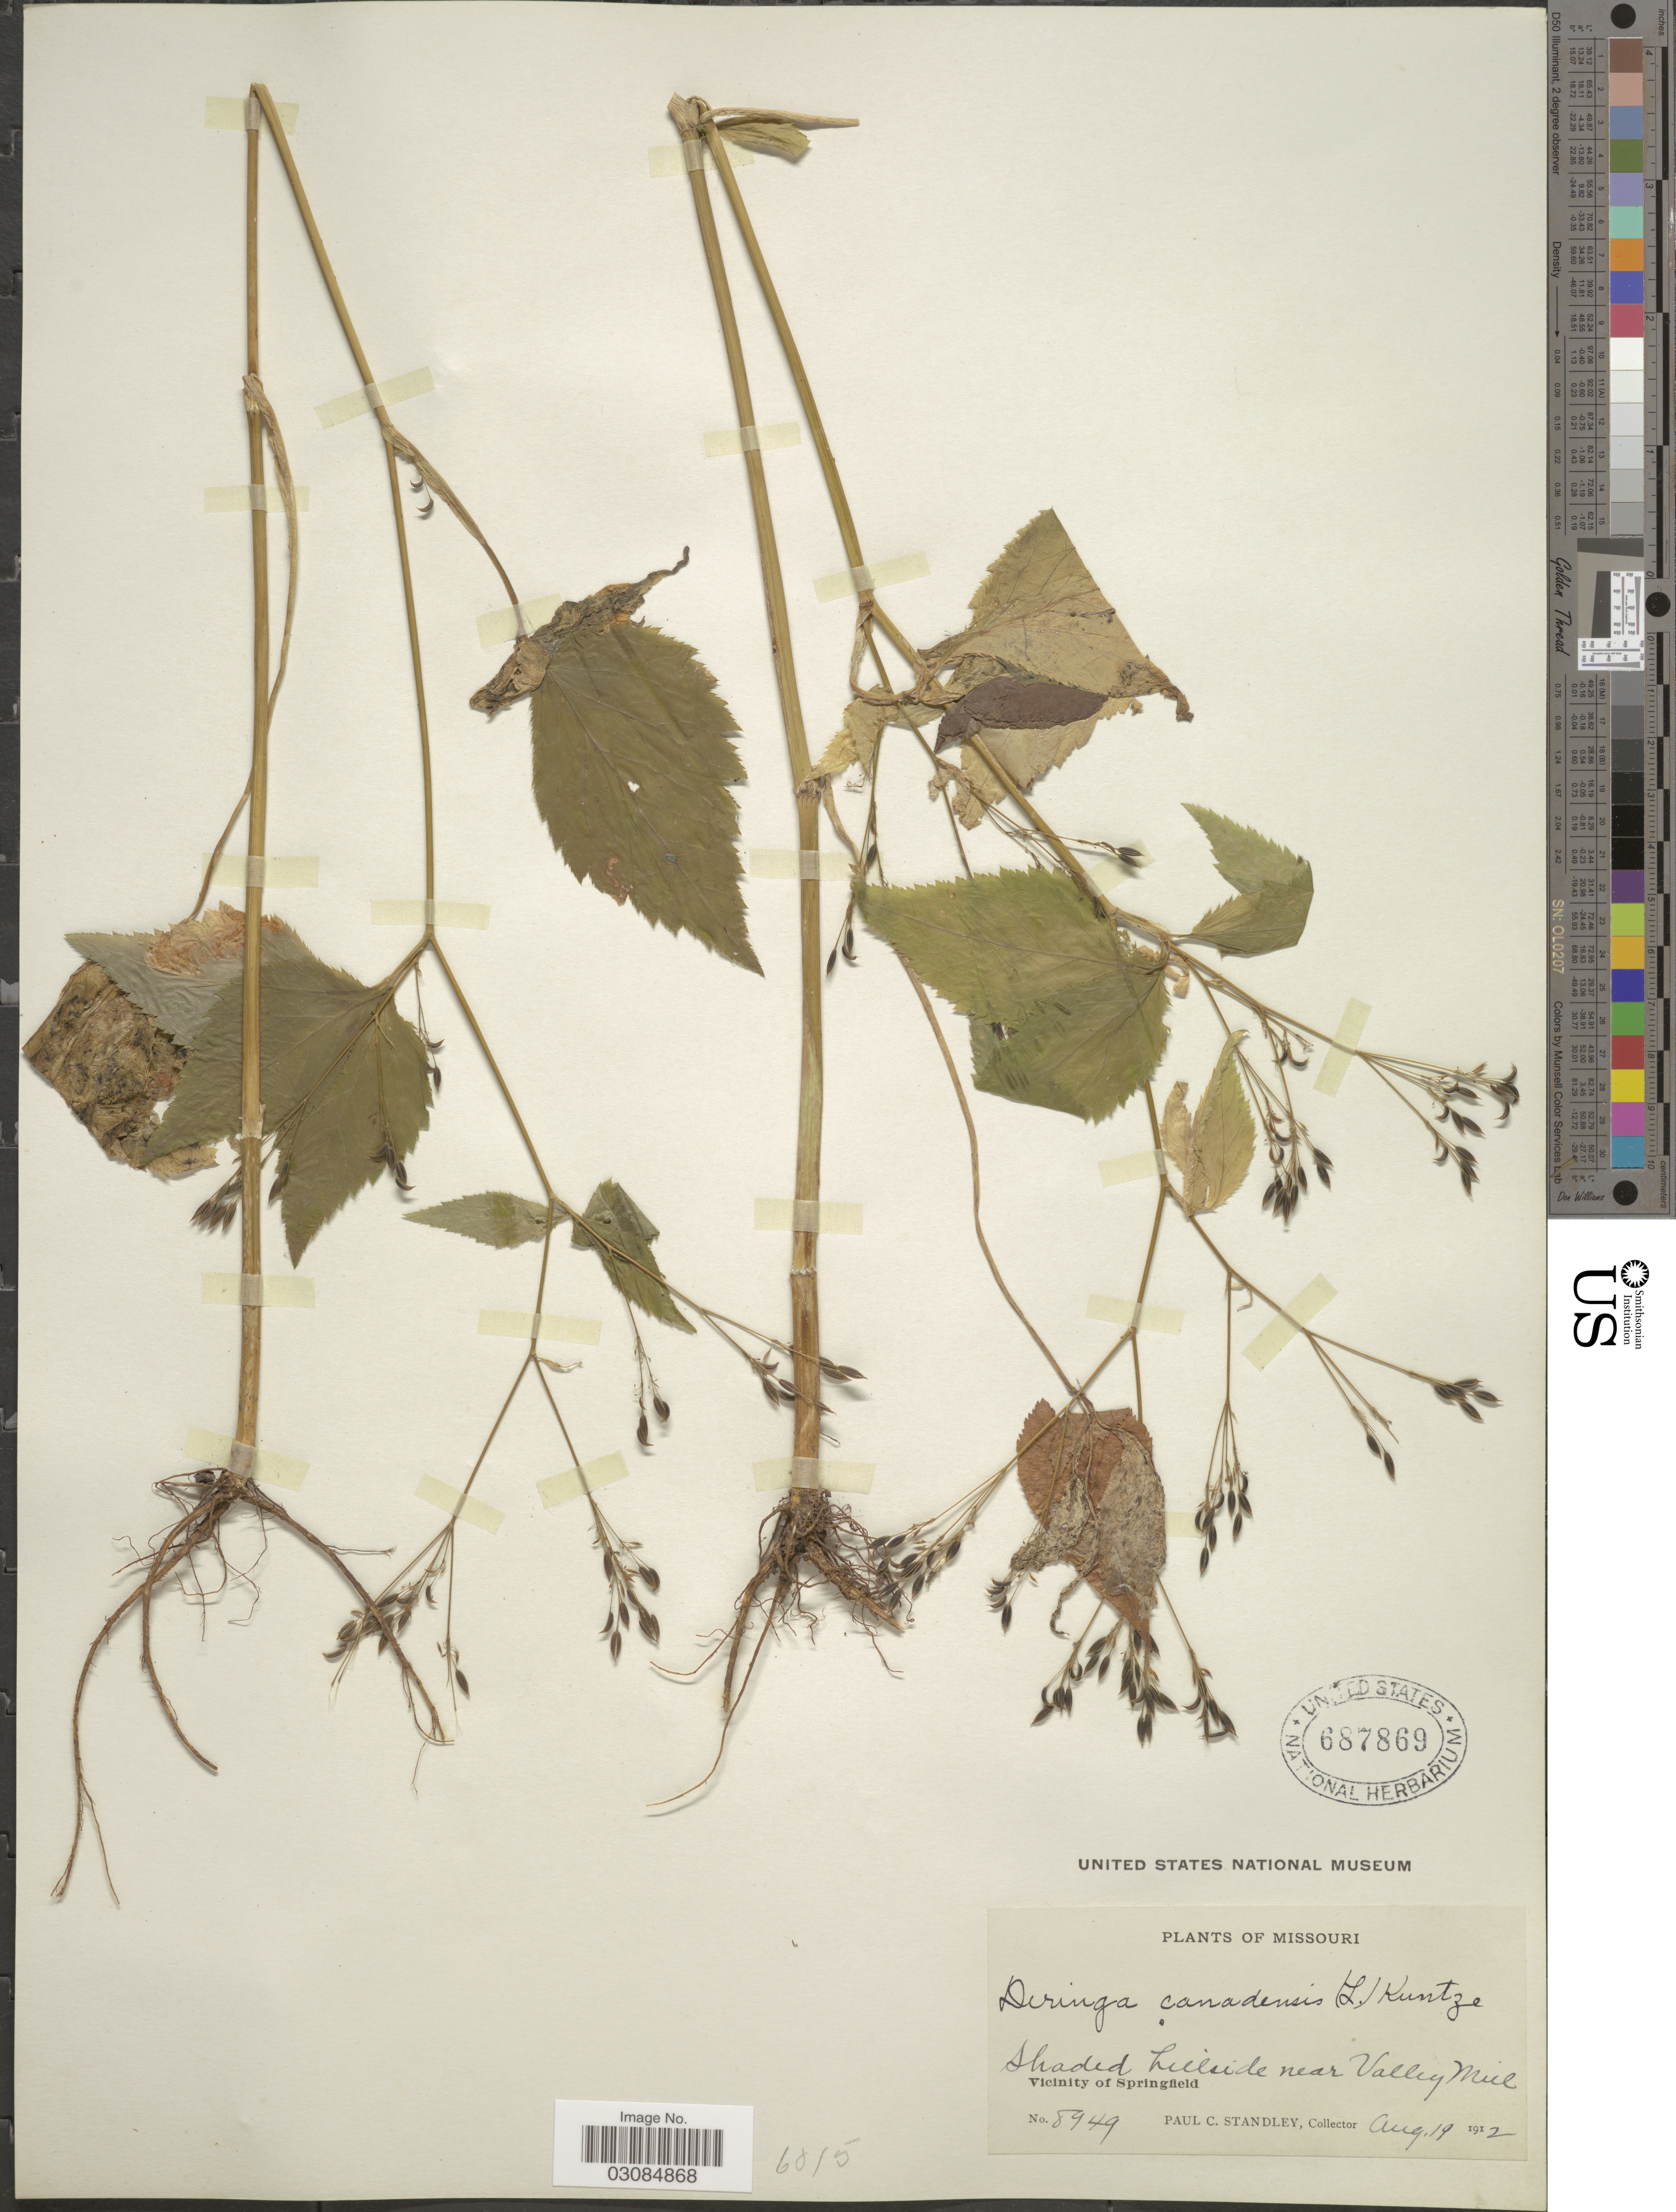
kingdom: Plantae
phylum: Tracheophyta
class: Magnoliopsida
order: Apiales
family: Apiaceae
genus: Cryptotaenia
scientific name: Cryptotaenia canadensis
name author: (L.) DC.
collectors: P. C. Standley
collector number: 8949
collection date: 1912-08-19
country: United States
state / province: Missouri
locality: Shaded hillside near Valley Mill. Vicinity of Springfield.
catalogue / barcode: US 687869